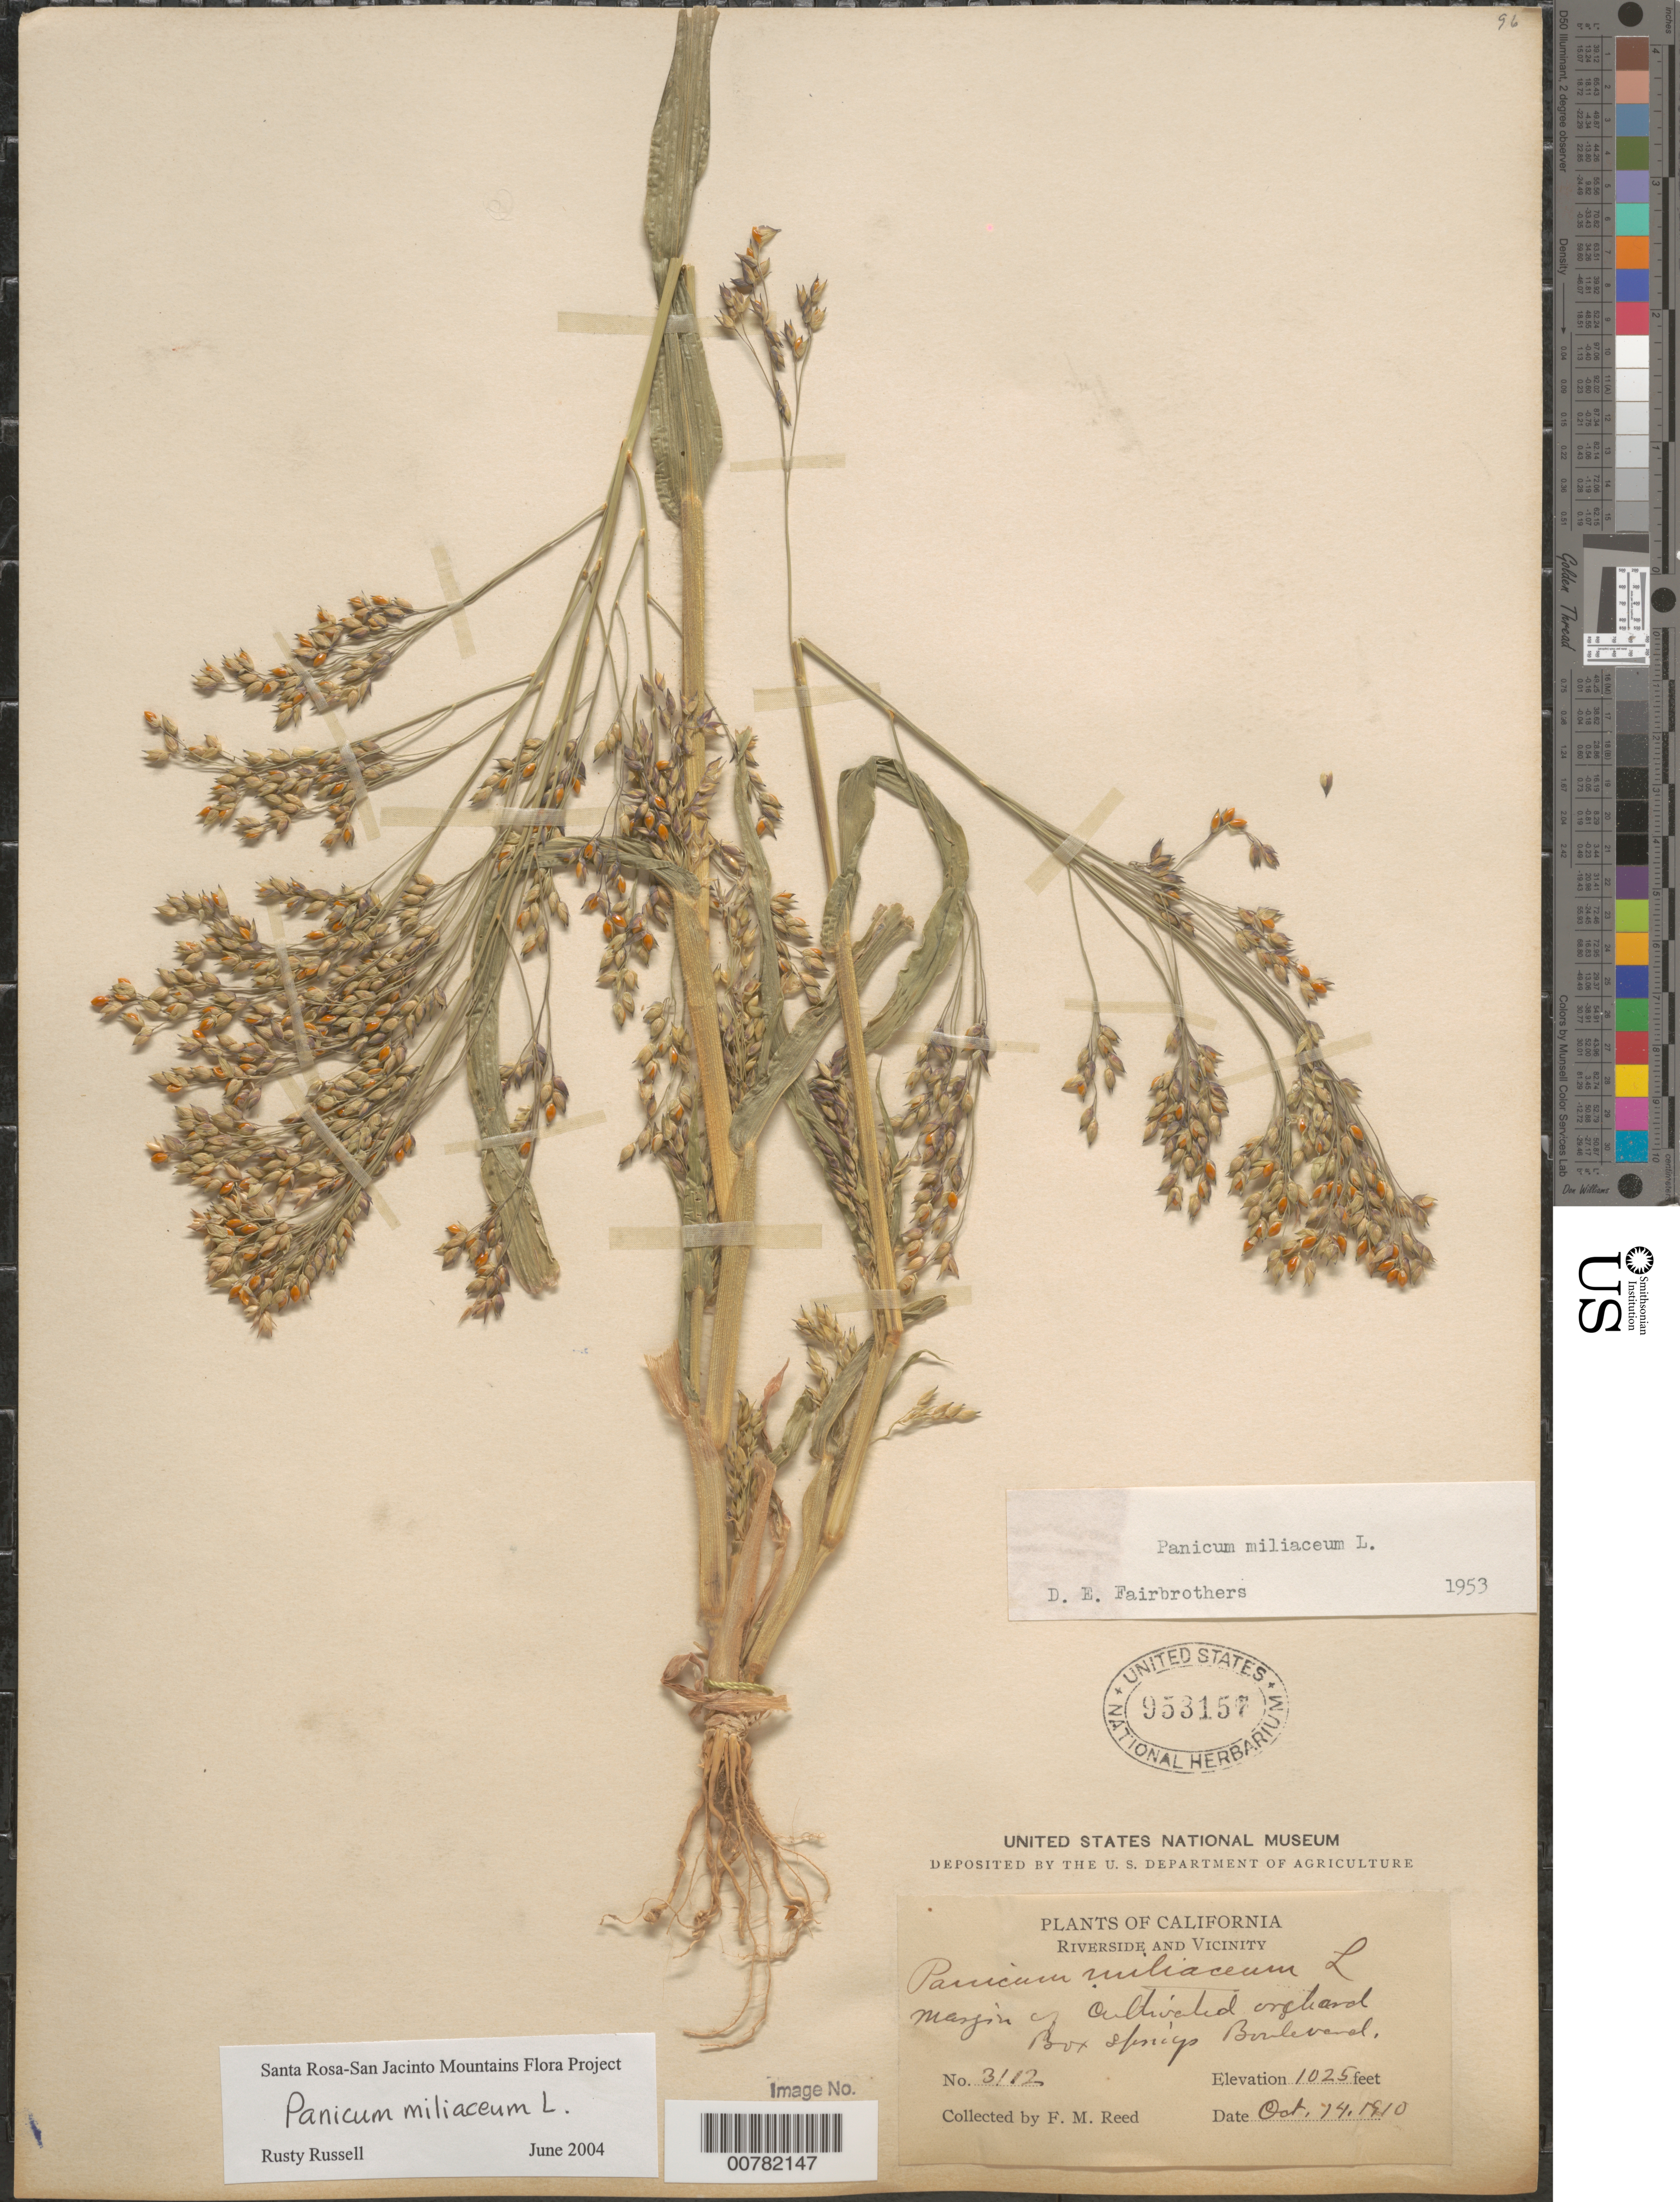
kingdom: Plantae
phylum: Tracheophyta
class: Liliopsida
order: Poales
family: Poaceae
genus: Panicum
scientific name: Panicum miliaceum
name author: L.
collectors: F. Reed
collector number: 3112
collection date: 1910-10-14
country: United States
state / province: California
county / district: Riverside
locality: Riverside and Vicinity. Margin of Cultivated orchard Box Springs Boulevard.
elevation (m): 312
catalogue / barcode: US 953157